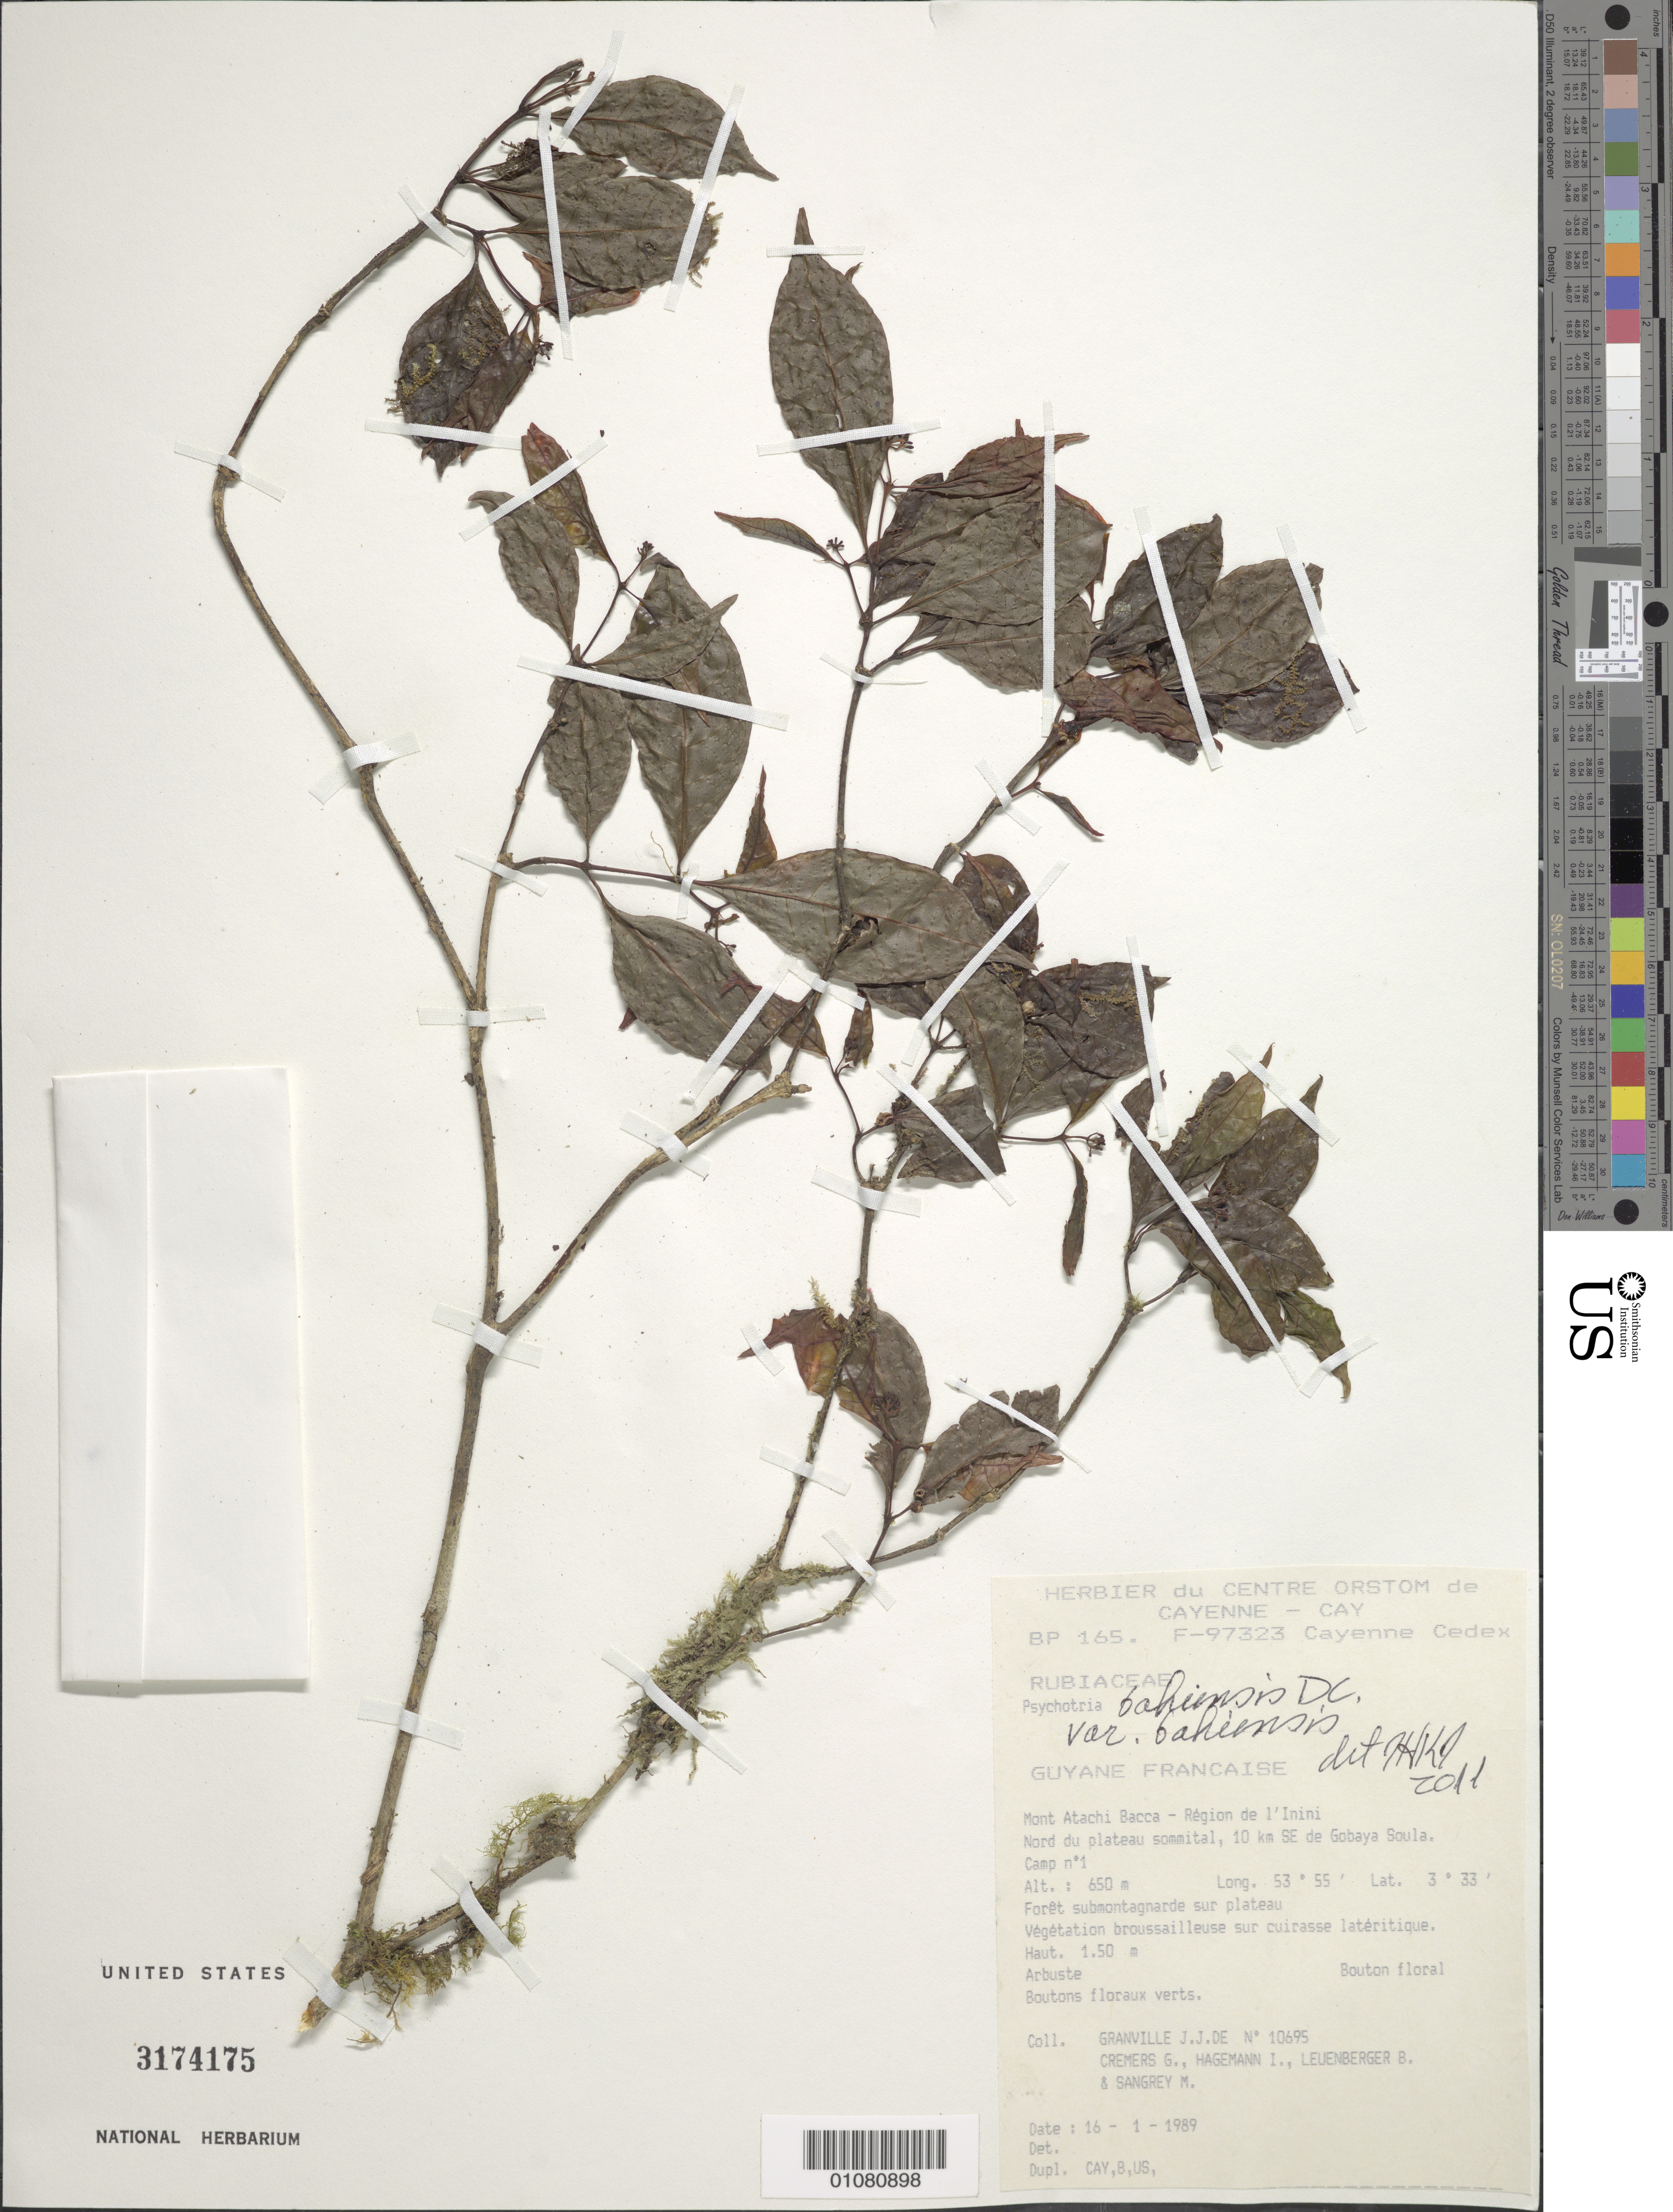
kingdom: Plantae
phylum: Tracheophyta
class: Magnoliopsida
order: Gentianales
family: Rubiaceae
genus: Psychotria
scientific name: Psychotria bahiensis var. bahiensis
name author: DC.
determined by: Kirkbride, J. H.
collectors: J.-J. de Granville, G. Cremers, J. Hagemann, B. E. Leuenberger & M. S. Sangrey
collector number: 10695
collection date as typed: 16-Jan-89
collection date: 1989-01-16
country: French Guiana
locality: Mont Atachi Bacca, région de l'Inini. Nord du plateau sommital, 10km SE de Gobaya Soula. Camp no. 1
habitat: Forêt submontagnarde sur plateau, végétation broussailleuse sur cuirasse latéritique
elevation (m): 650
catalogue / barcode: US 3174175